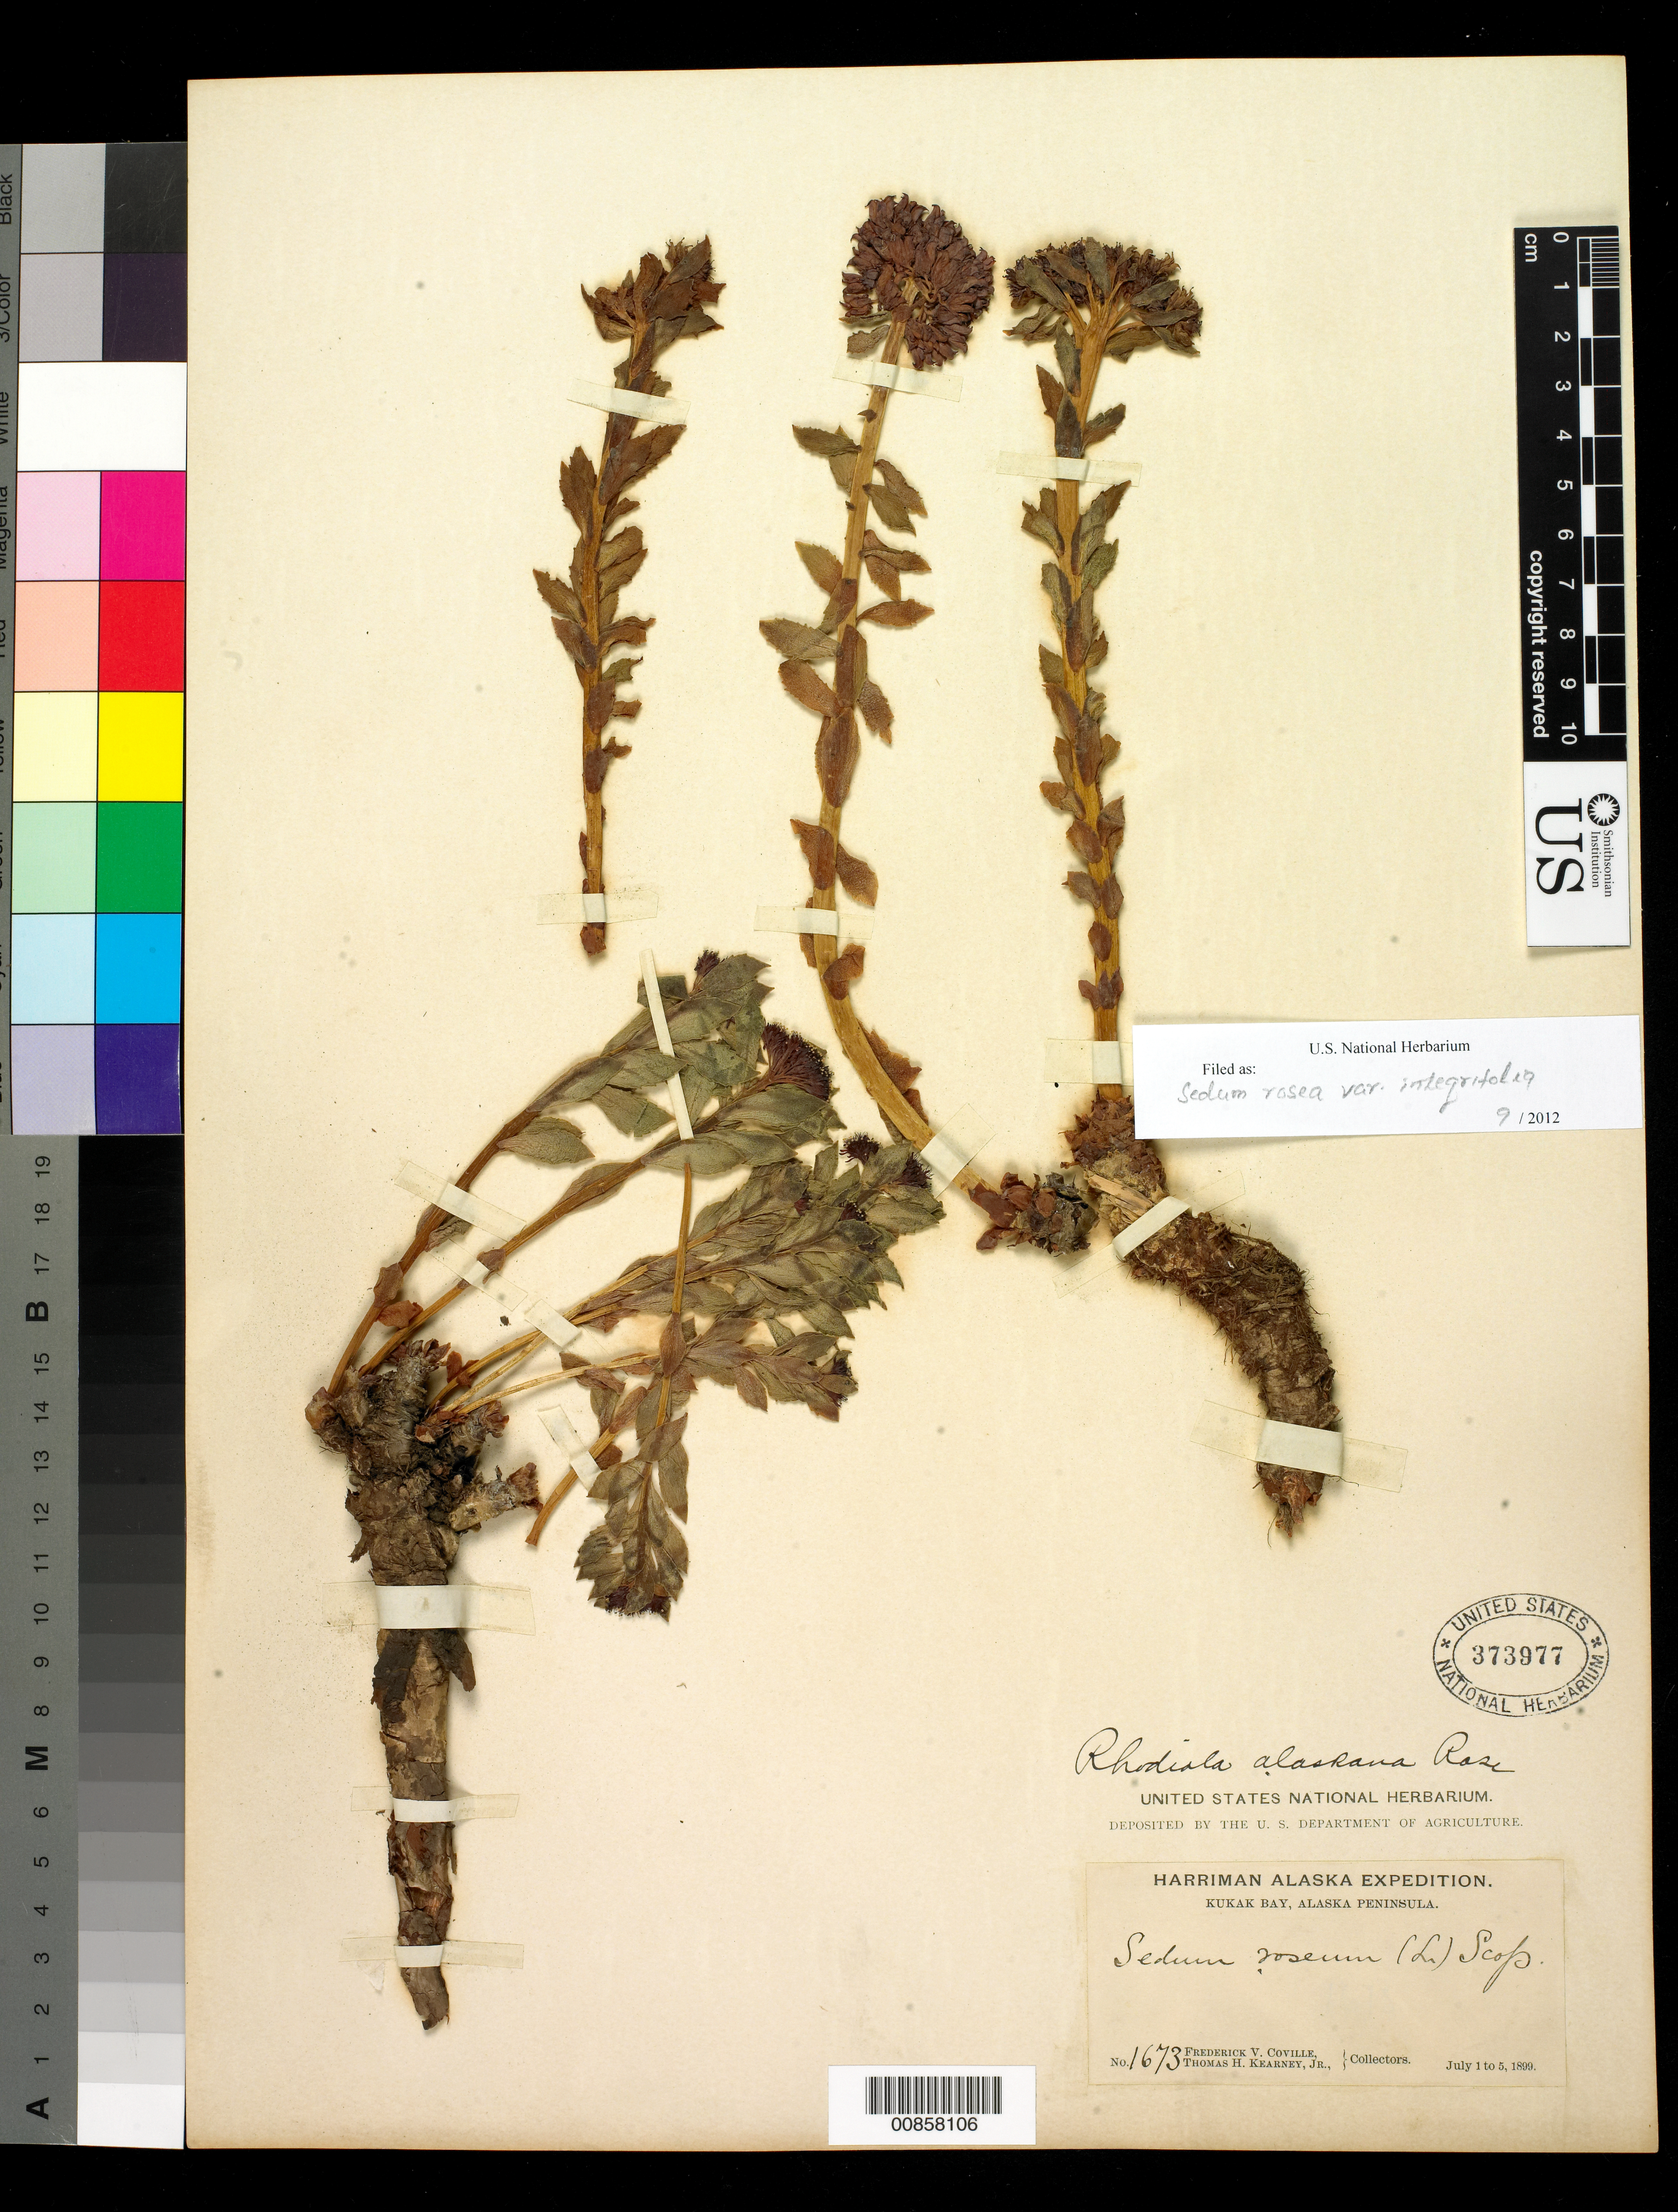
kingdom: Plantae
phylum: Tracheophyta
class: Magnoliopsida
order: Saxifragales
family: Crassulaceae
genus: Rhodiola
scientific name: Rhodiola integrifolia subsp. integrifolia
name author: Raf.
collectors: F. V. Coville & T. H. Kearney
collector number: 1673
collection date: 1899-07-01/1899-07-05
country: United States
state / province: Alaska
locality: Kukak Bay, Alaska Peninsula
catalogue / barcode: US 373977